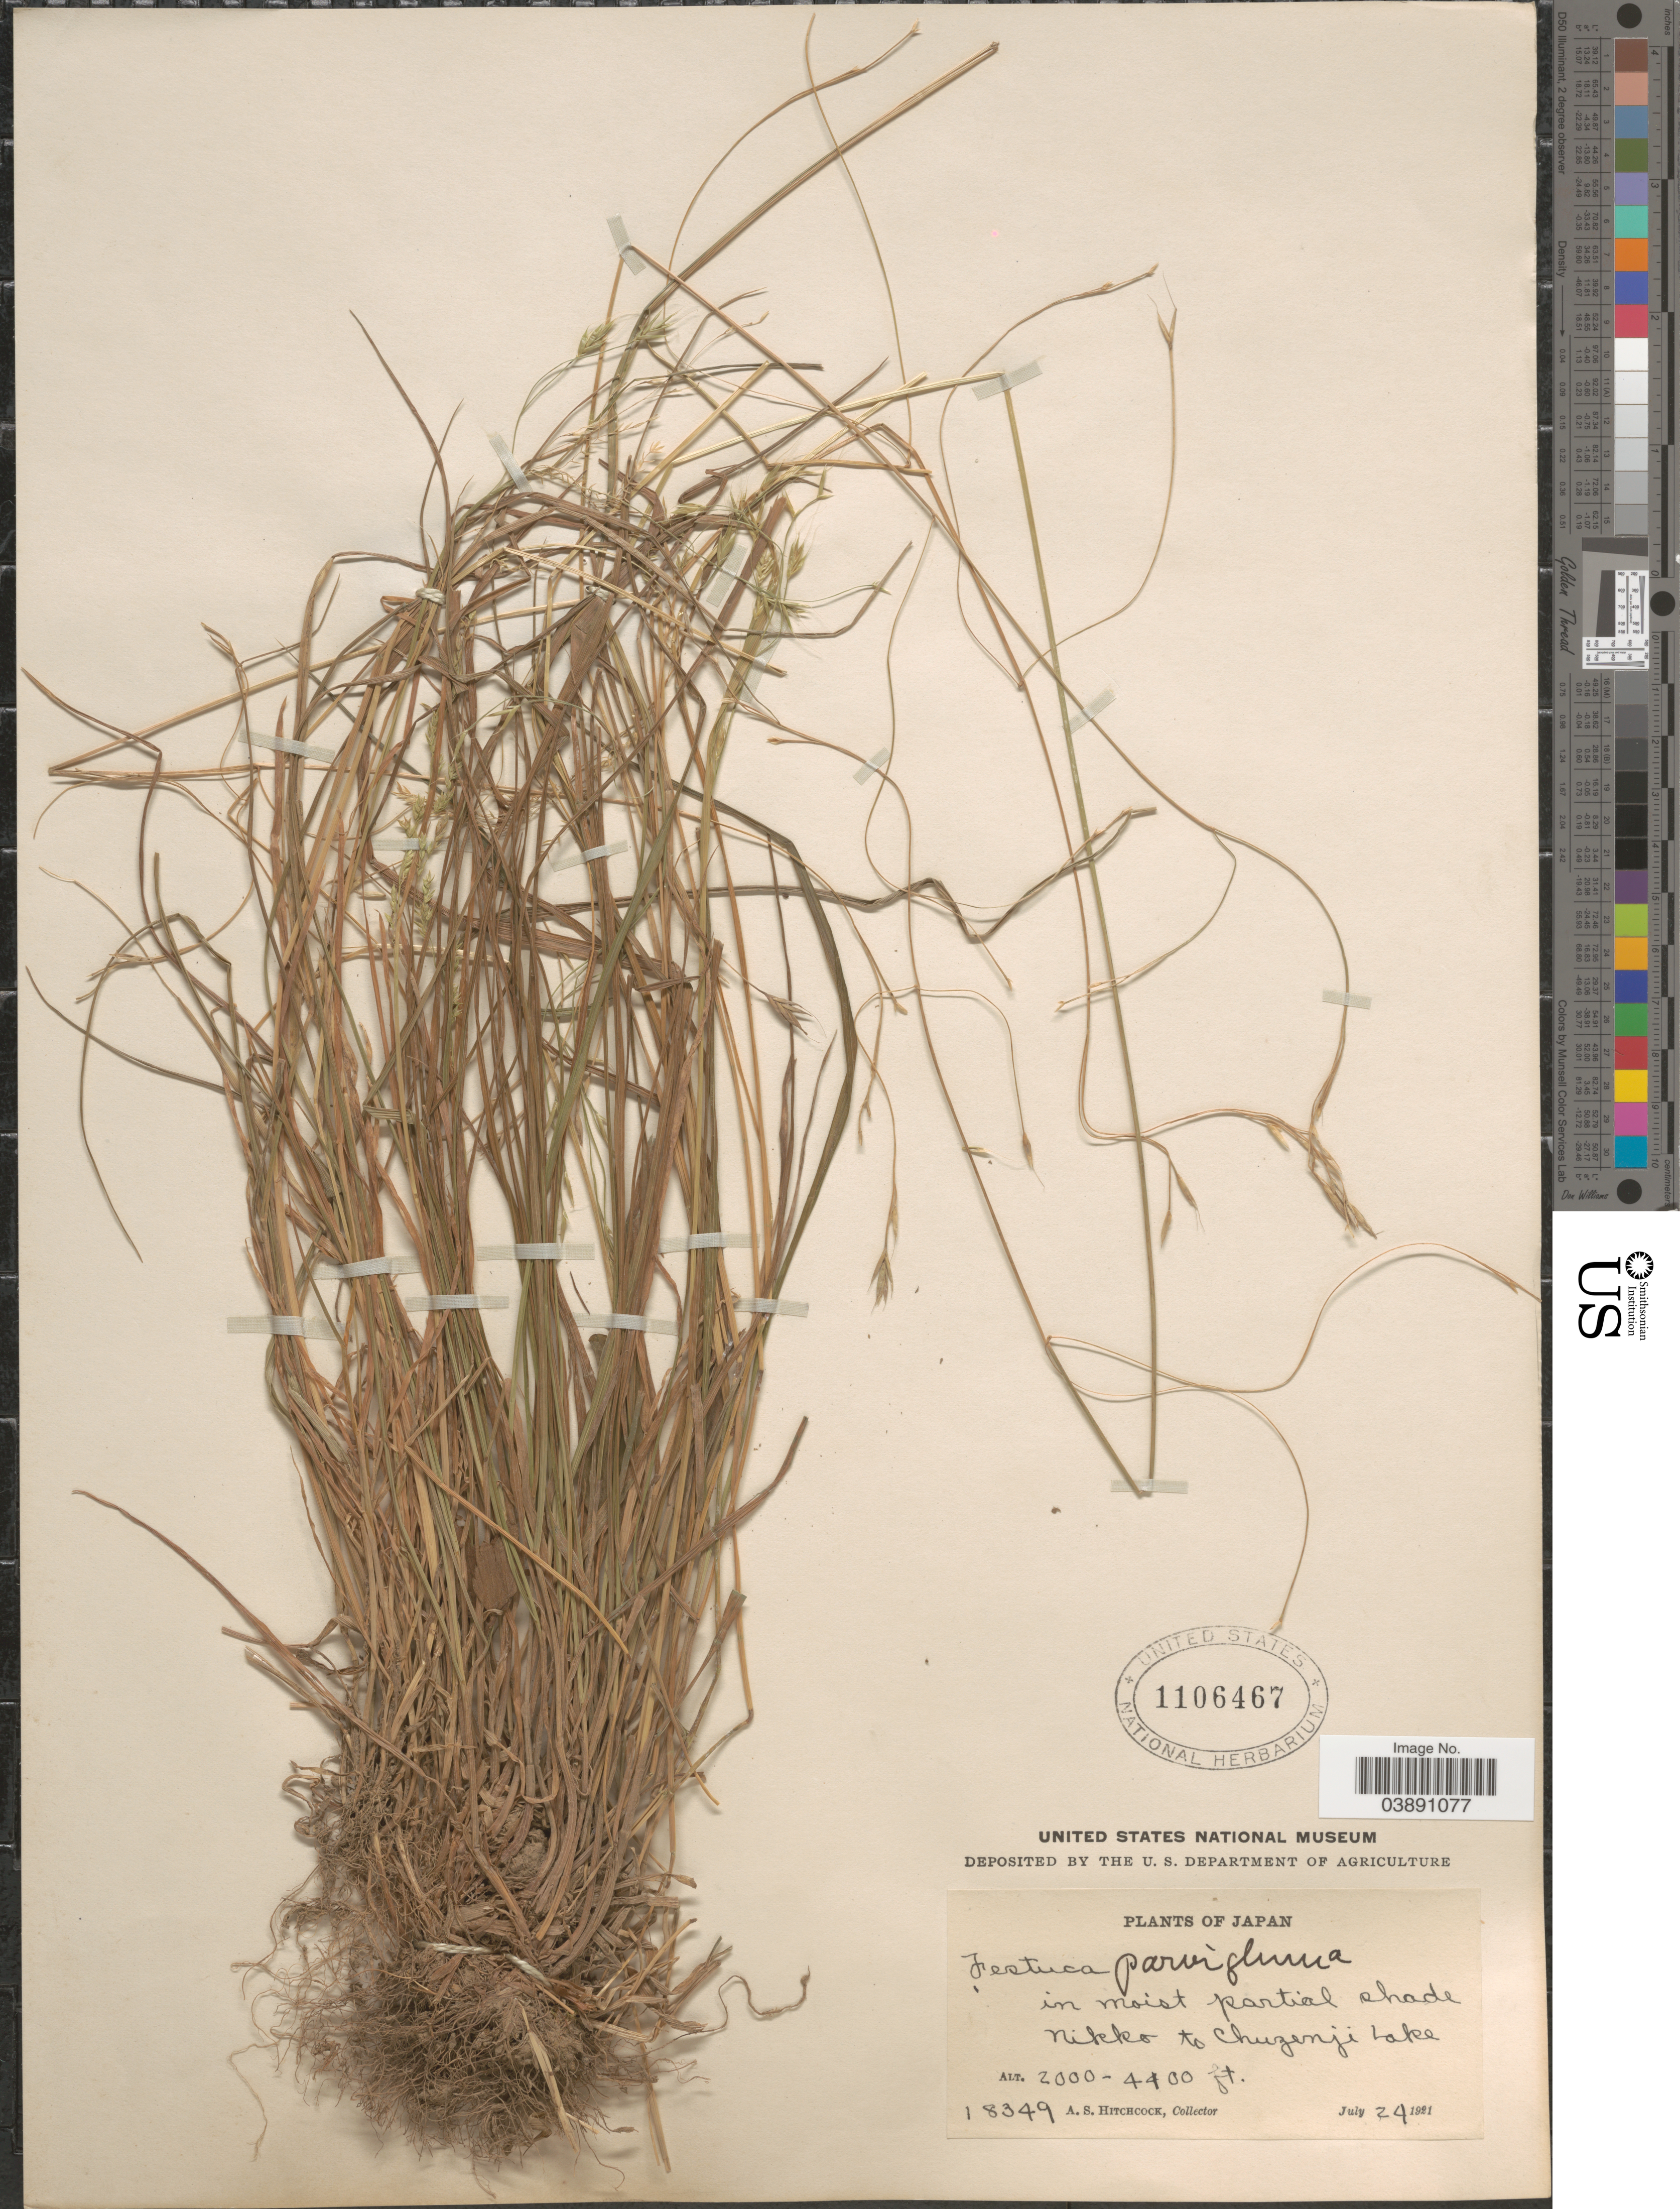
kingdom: Plantae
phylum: Tracheophyta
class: Liliopsida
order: Poales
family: Poaceae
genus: Festuca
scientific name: Festuca parvigluma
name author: Steud.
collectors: A. S. Hitchcock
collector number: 18349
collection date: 1921-07-24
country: Japan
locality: In moist partial shade Nikko to Chuzenji Lake.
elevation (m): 610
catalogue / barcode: US 1106467